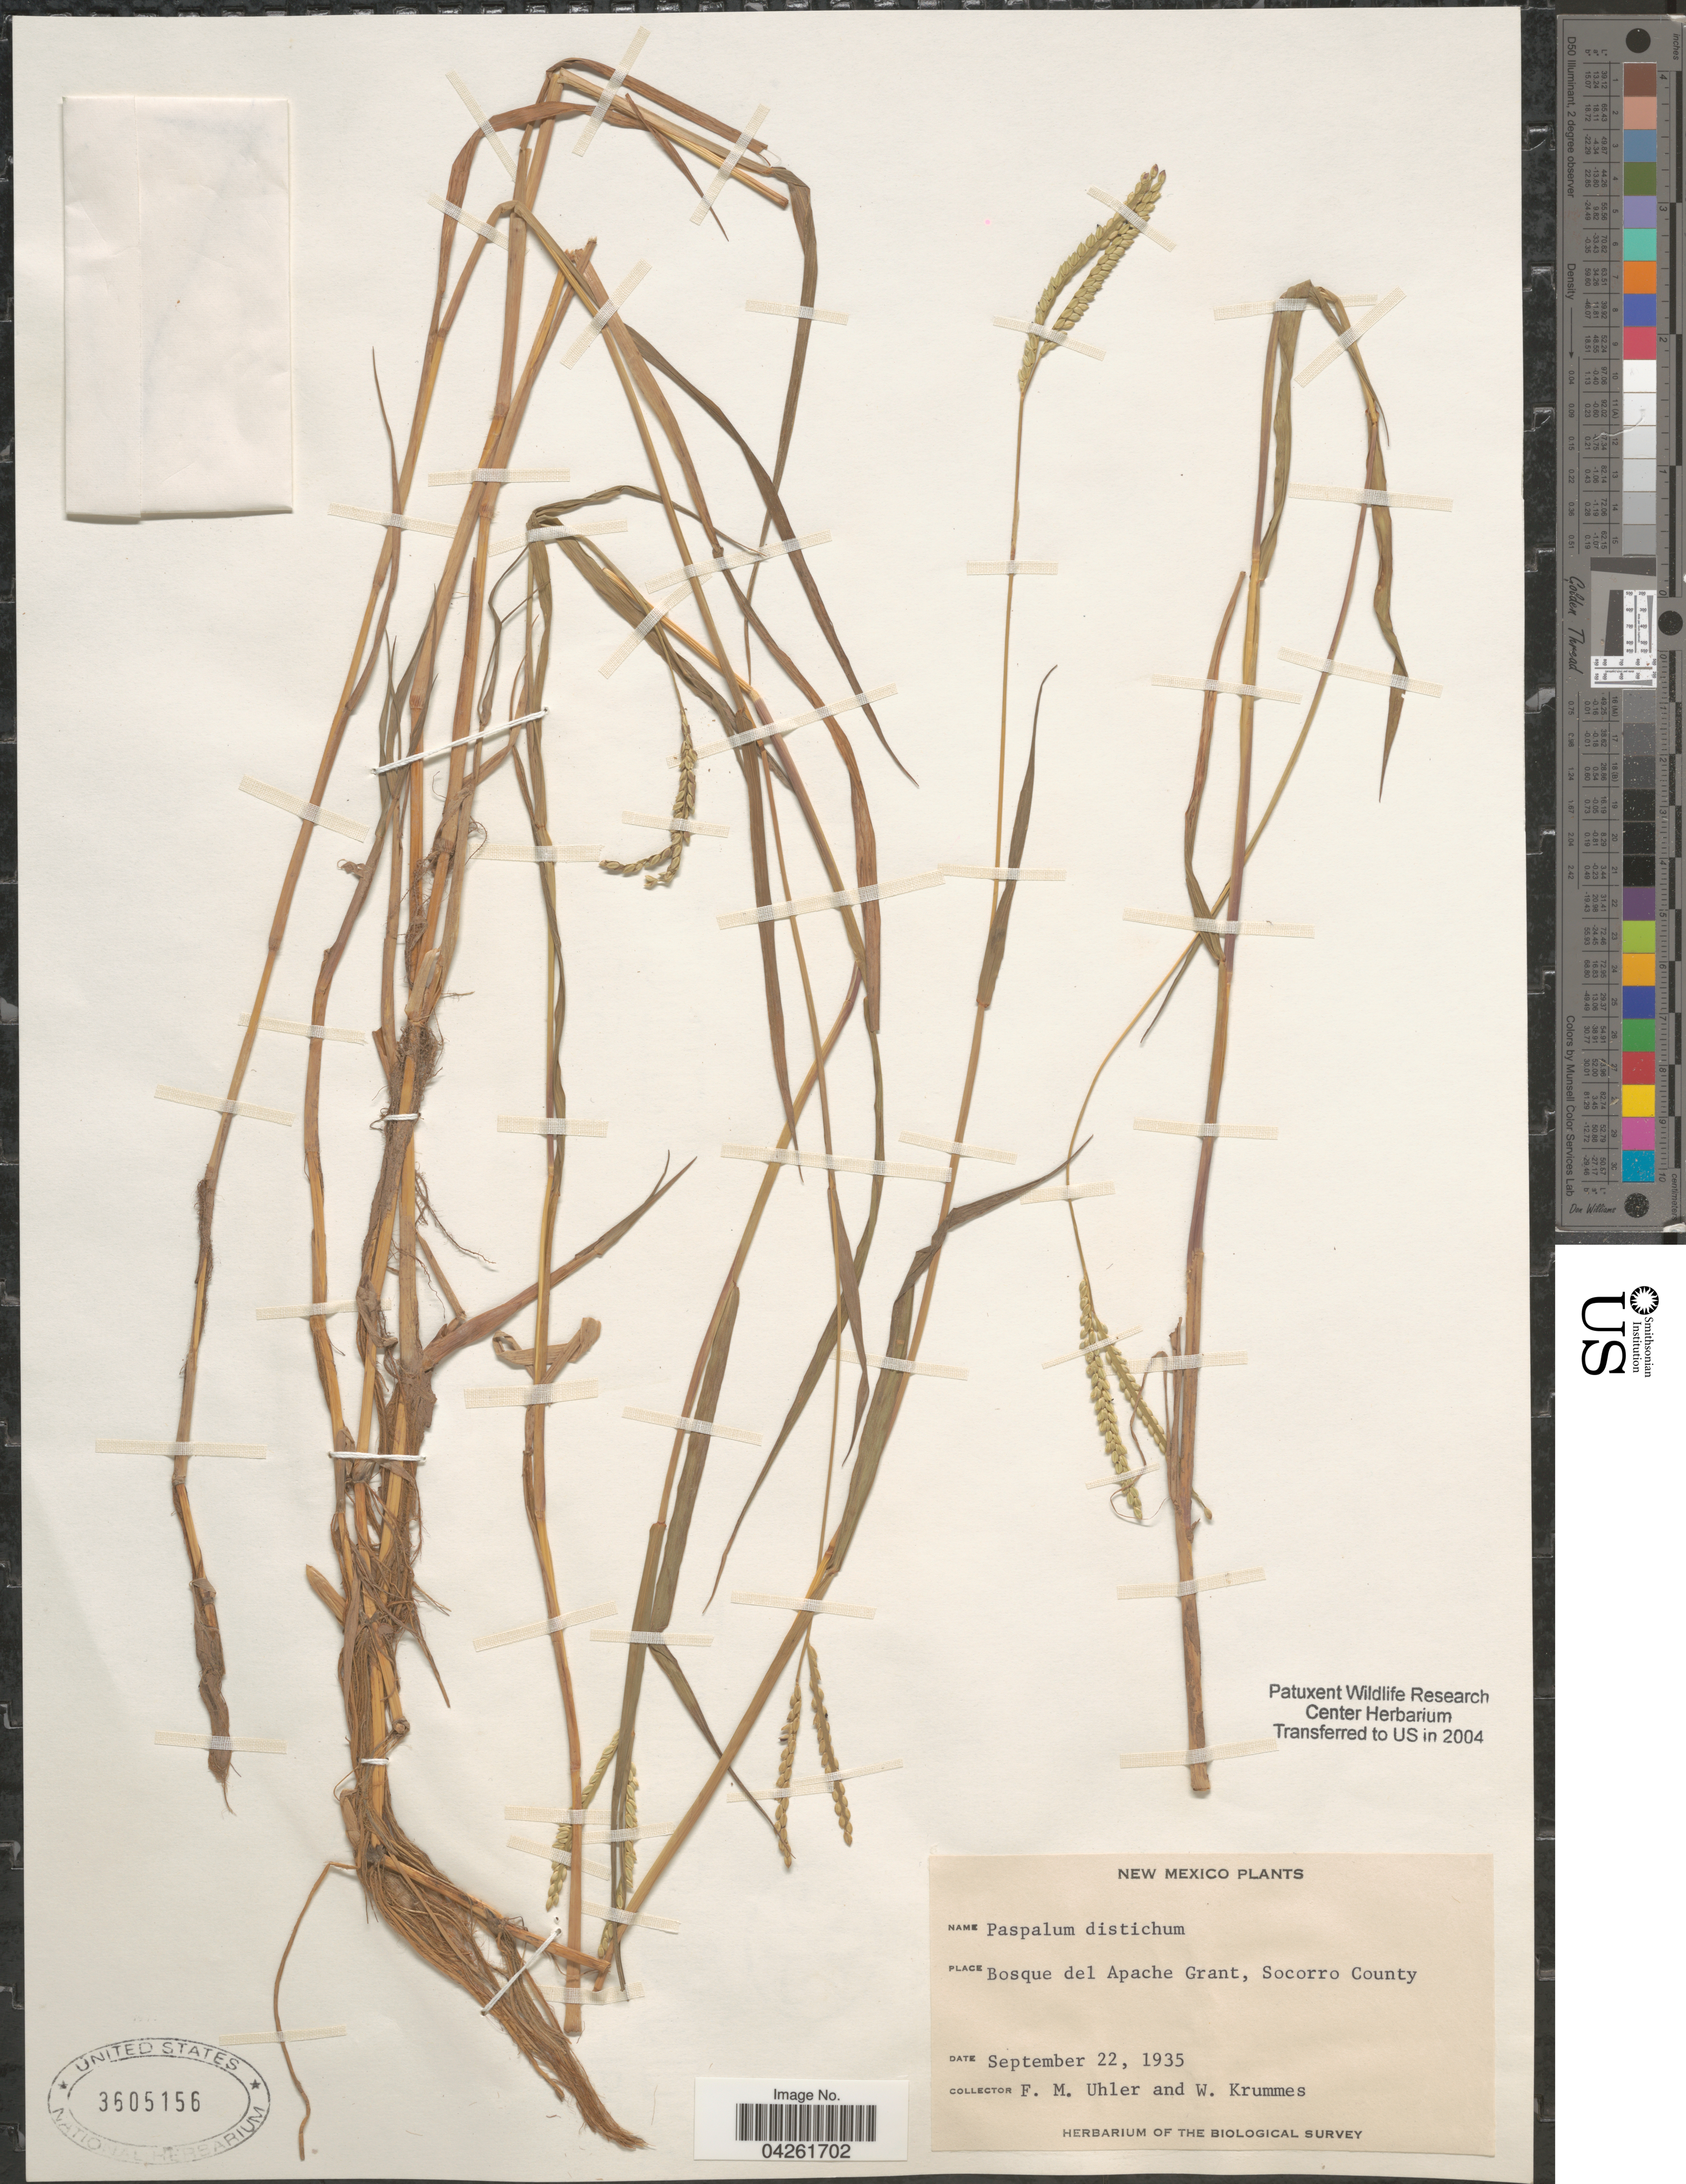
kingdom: Plantae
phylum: Tracheophyta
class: Liliopsida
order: Poales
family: Poaceae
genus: Paspalum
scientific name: Paspalum distichum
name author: L.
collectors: F. M. Uhler & W. Krummes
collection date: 1935-09-22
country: United States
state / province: New Mexico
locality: Bosque del Apache Grant, Socorro County. The Biological Survey.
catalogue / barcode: US 3605156